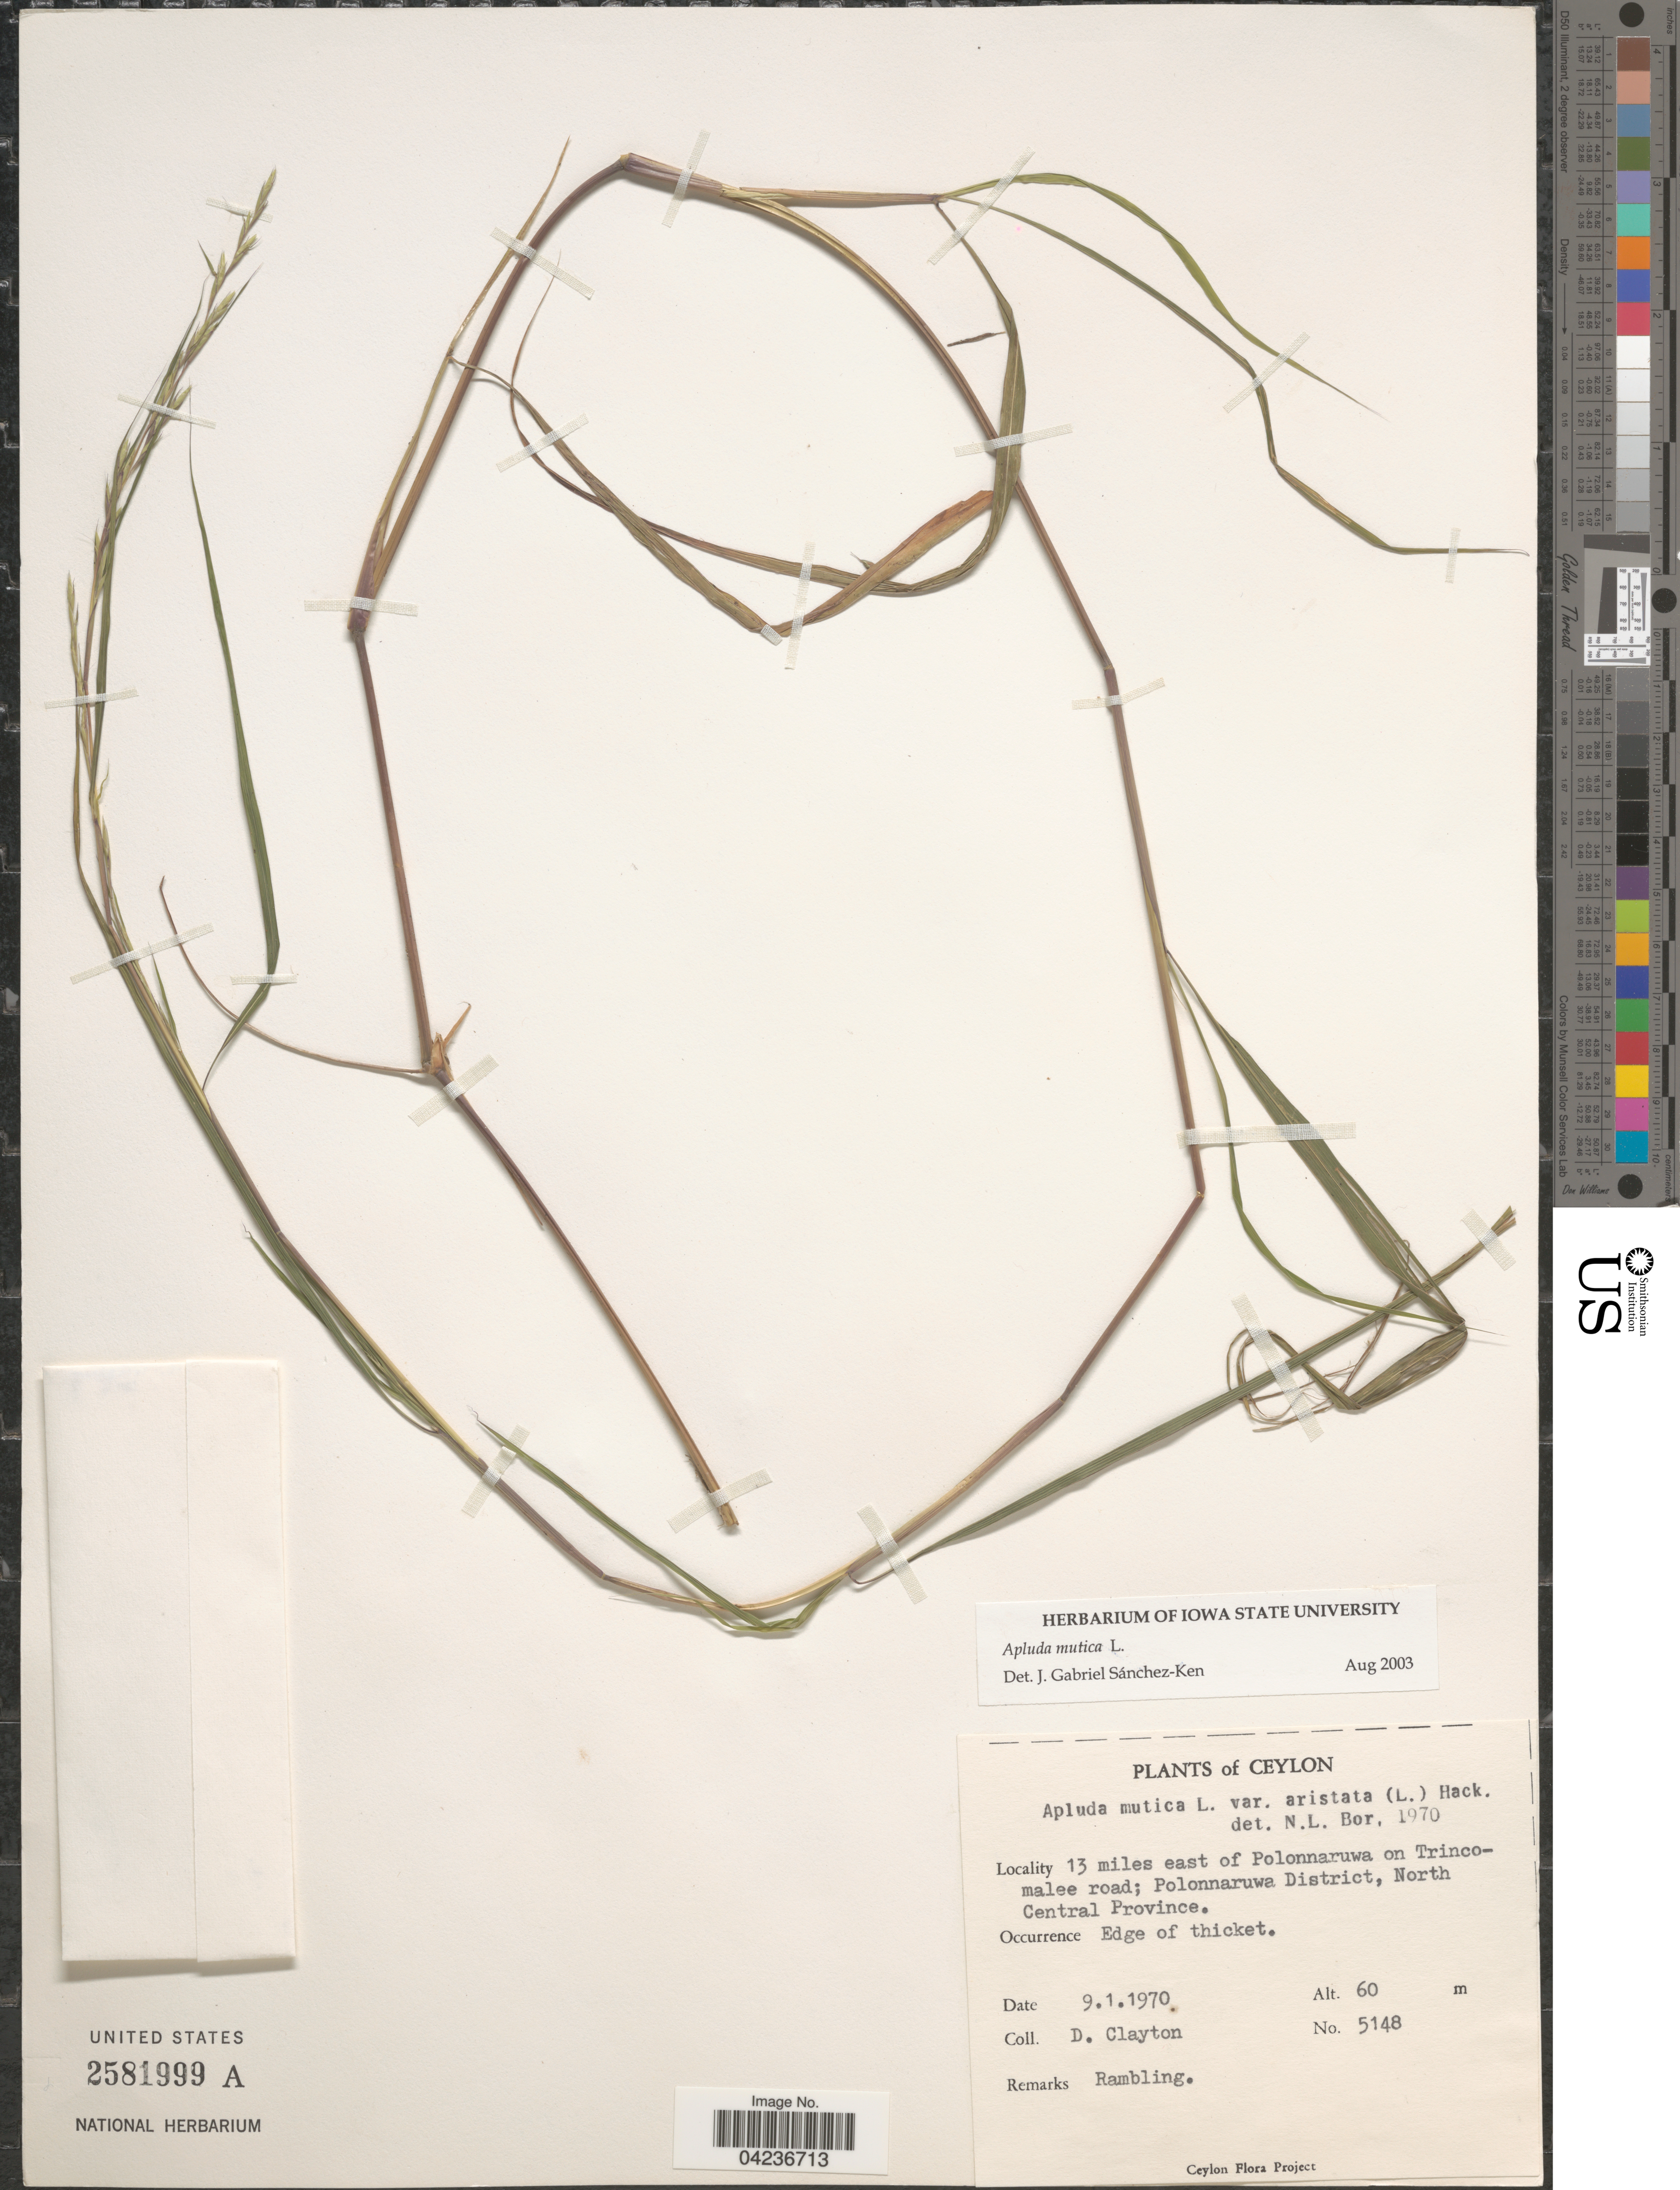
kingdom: Plantae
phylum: Tracheophyta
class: Liliopsida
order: Poales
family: Poaceae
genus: Apluda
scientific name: Apluda mutica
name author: L.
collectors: D. Clayton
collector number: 5148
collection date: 1970-01-09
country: Sri Lanka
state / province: North Central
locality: Ceylon. 13 miles east of Polonnaruwa on Trincomalee road; Polonnaruwa District.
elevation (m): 60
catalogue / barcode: US 2581999A